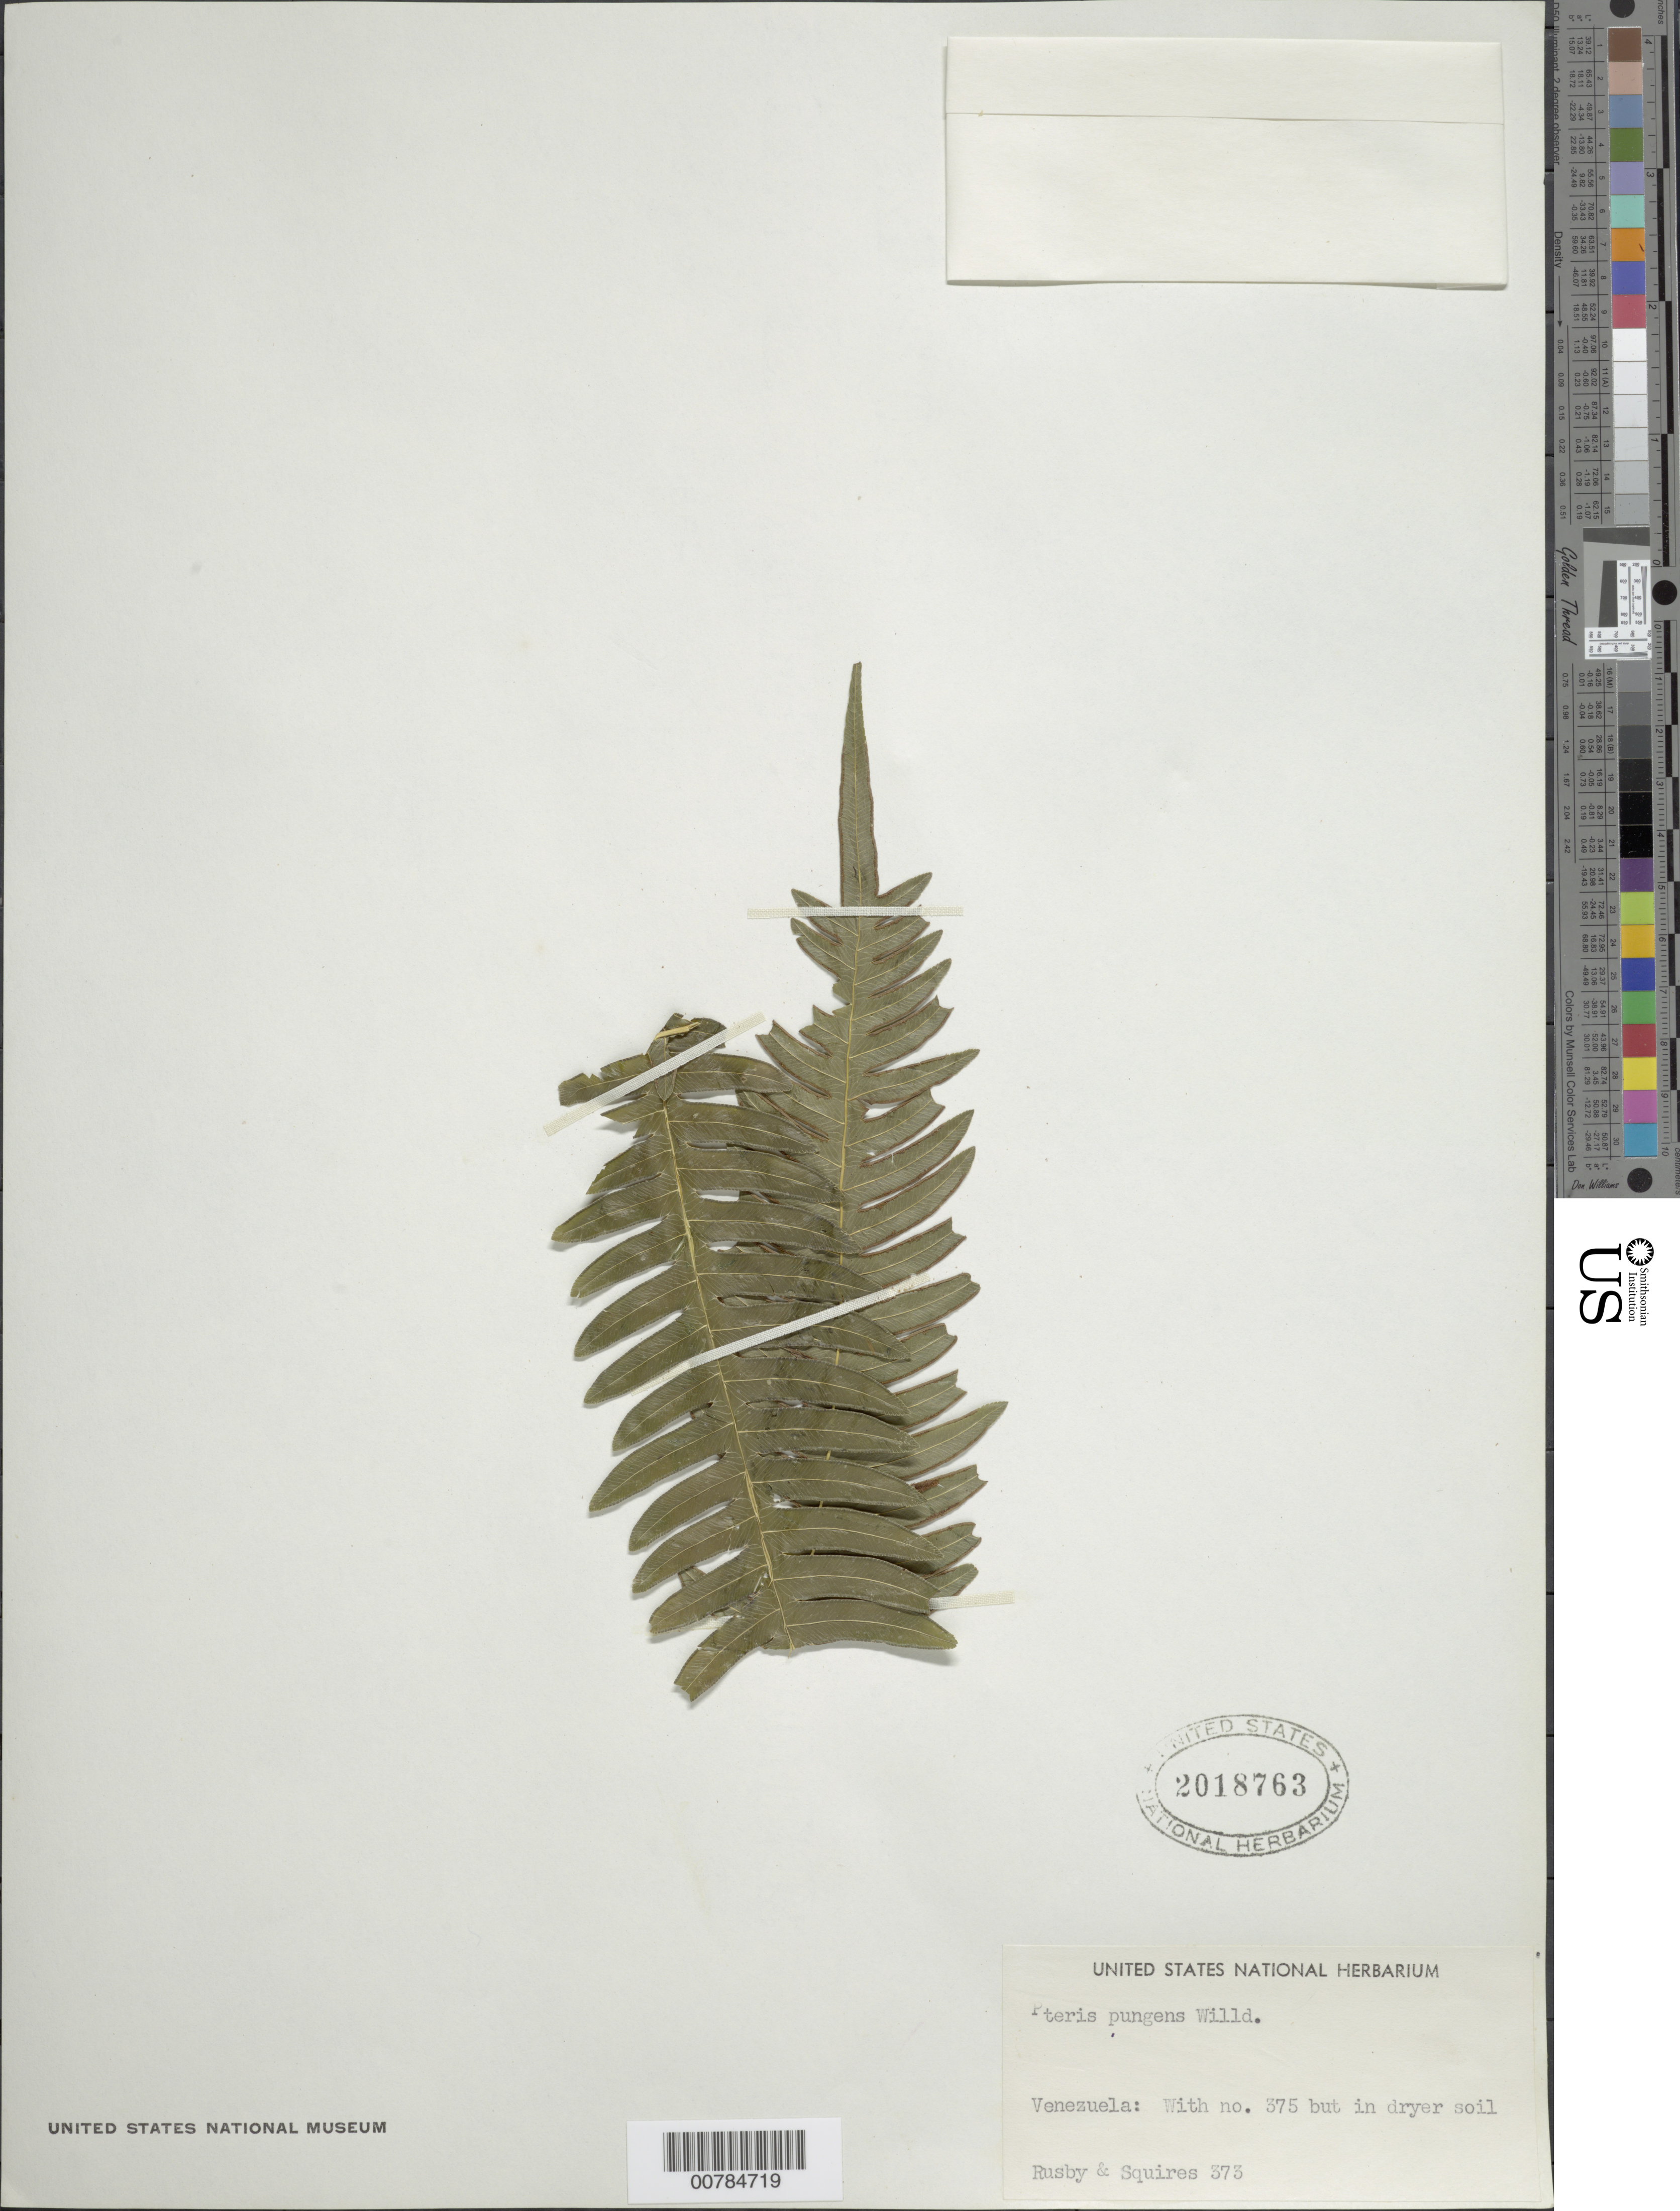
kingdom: Plantae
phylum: Tracheophyta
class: Polypodiopsida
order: Polypodiales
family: Pteridaceae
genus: Pteris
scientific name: Pteris pungens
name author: Willd.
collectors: H. H. Rusby & R. Squires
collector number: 373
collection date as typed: May 1896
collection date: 1896-05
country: Venezuela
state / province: Delta Amacuro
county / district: Antonio Díaz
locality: Lower Orinoco, Eleanor Creek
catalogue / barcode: US 2018763